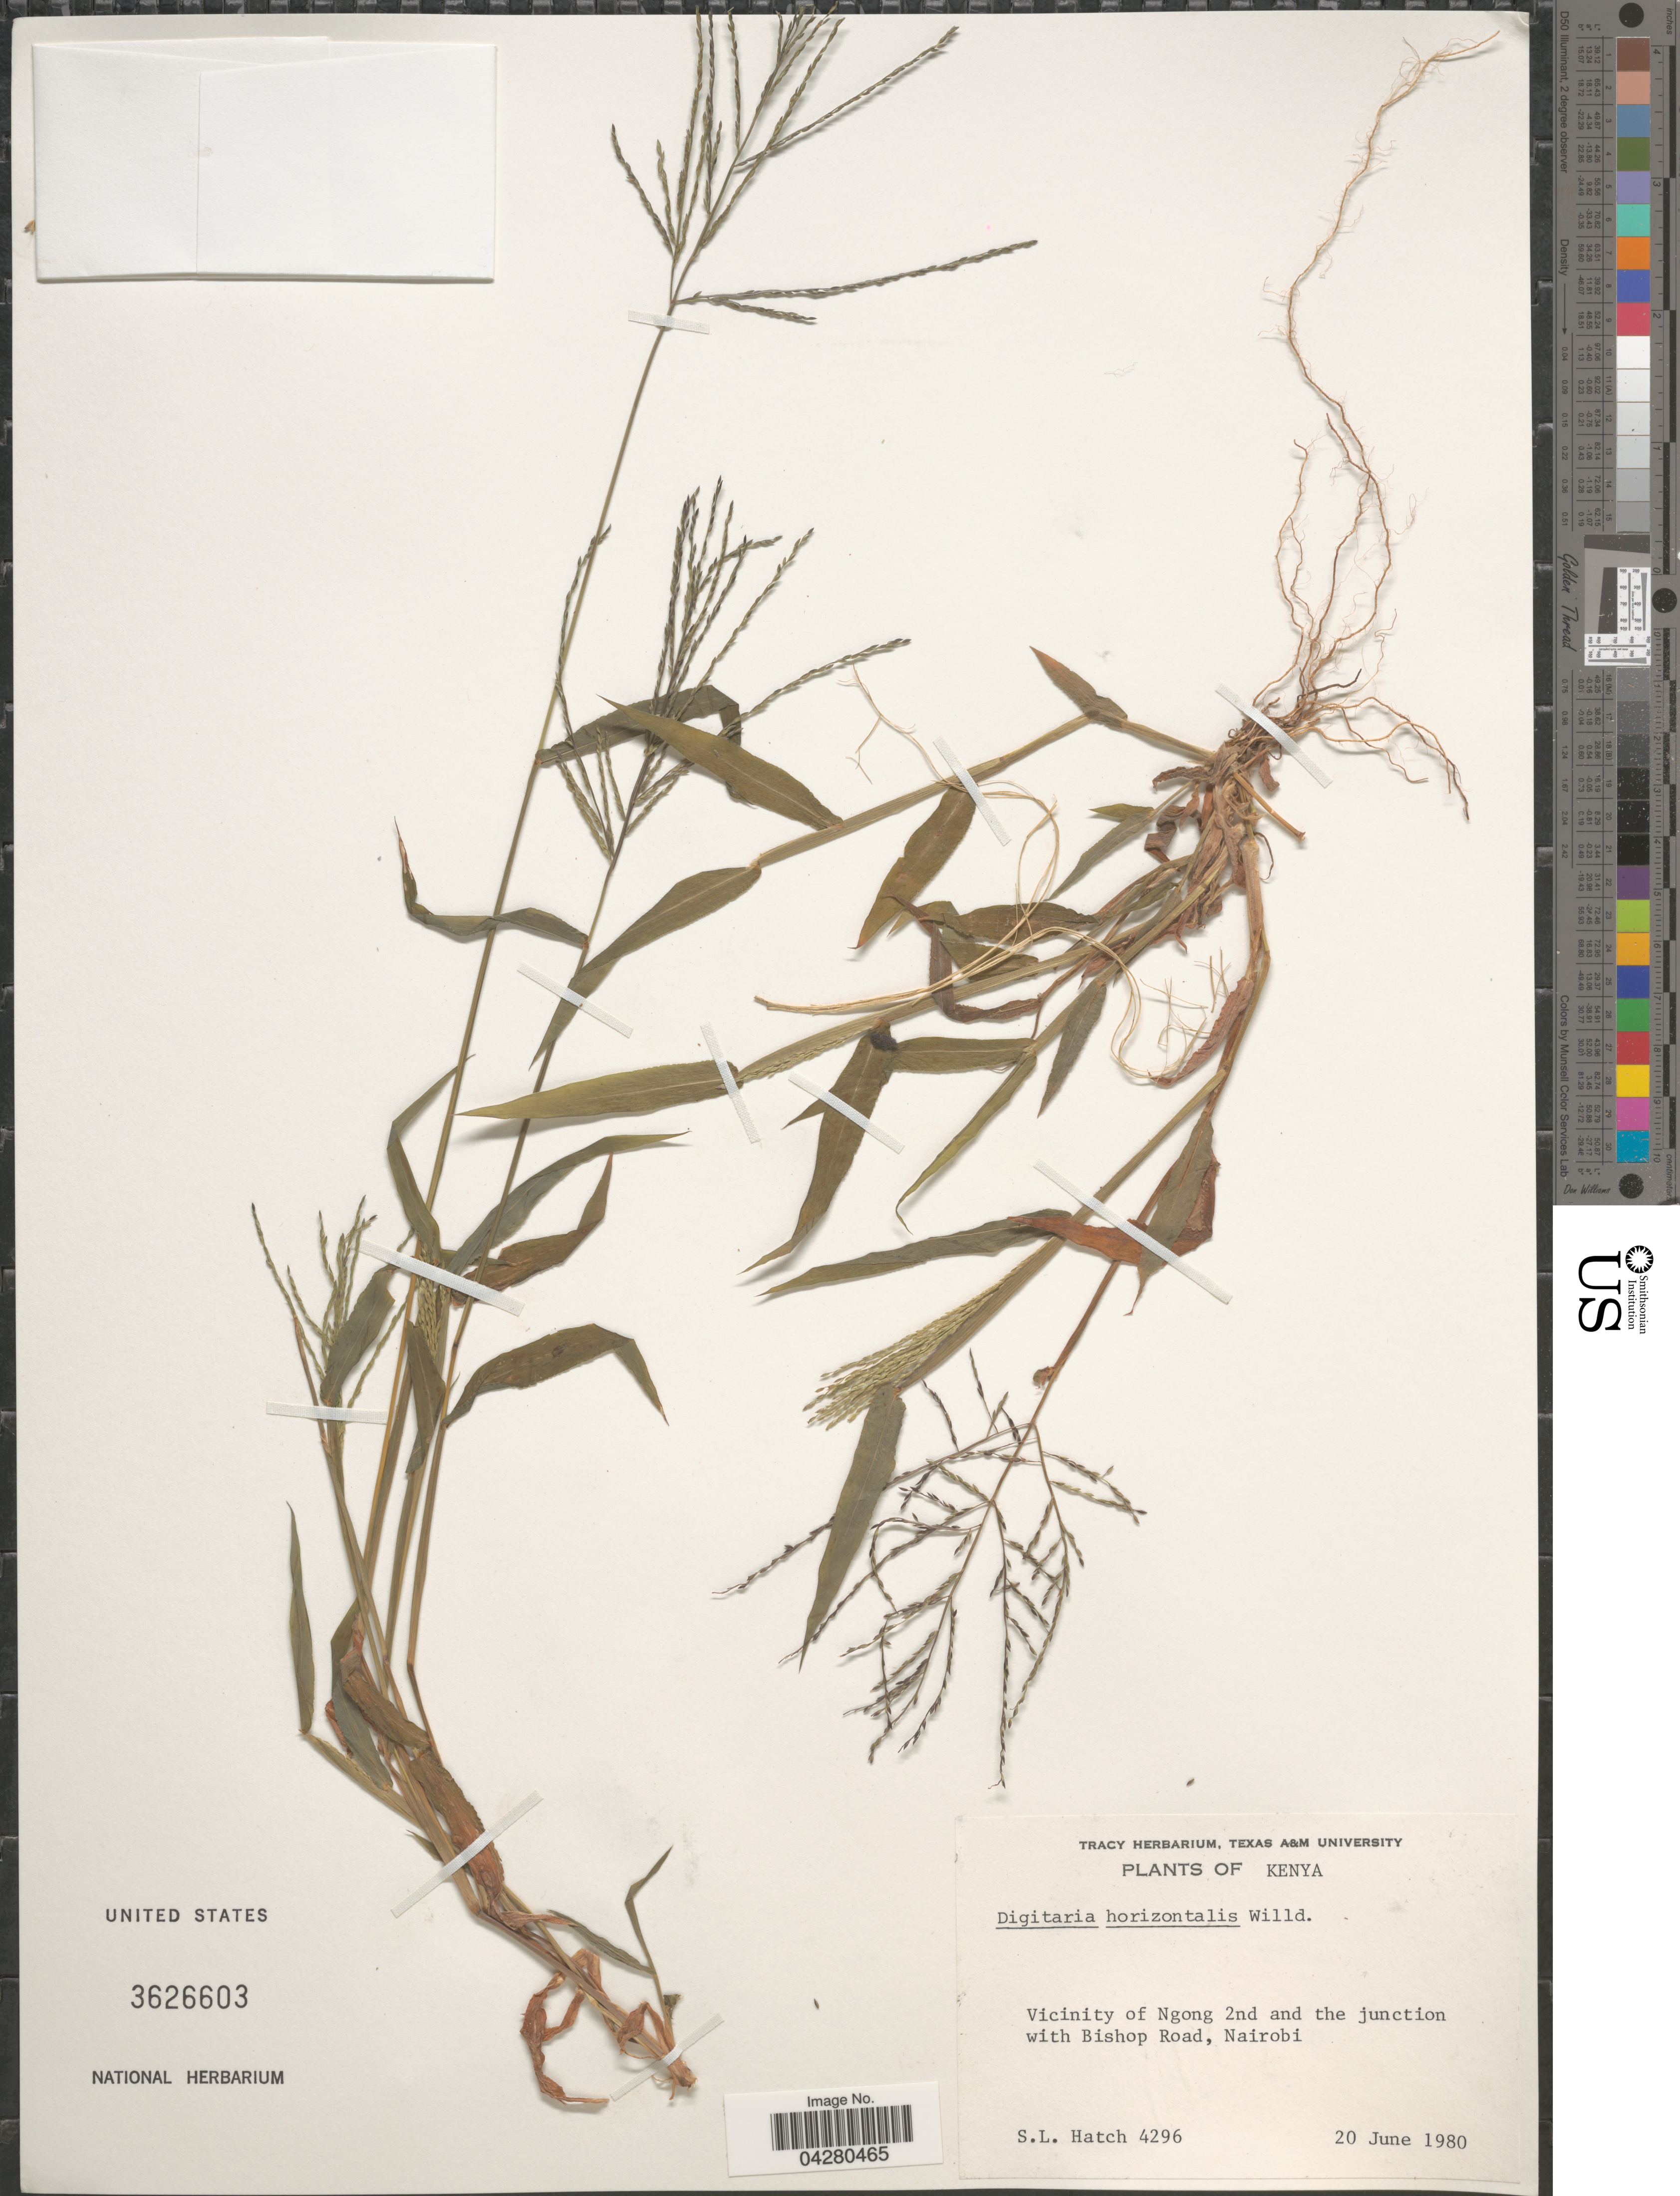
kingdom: Plantae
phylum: Tracheophyta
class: Liliopsida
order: Poales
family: Poaceae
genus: Digitaria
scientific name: Digitaria horizontalis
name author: Willd.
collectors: S. Hatch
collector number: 4296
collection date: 1980-06-20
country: Kenya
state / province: Nairobi Area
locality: Vicinity of Ngong 2nd and the junction with Bishop Road, Nairobi.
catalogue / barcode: US 3626603